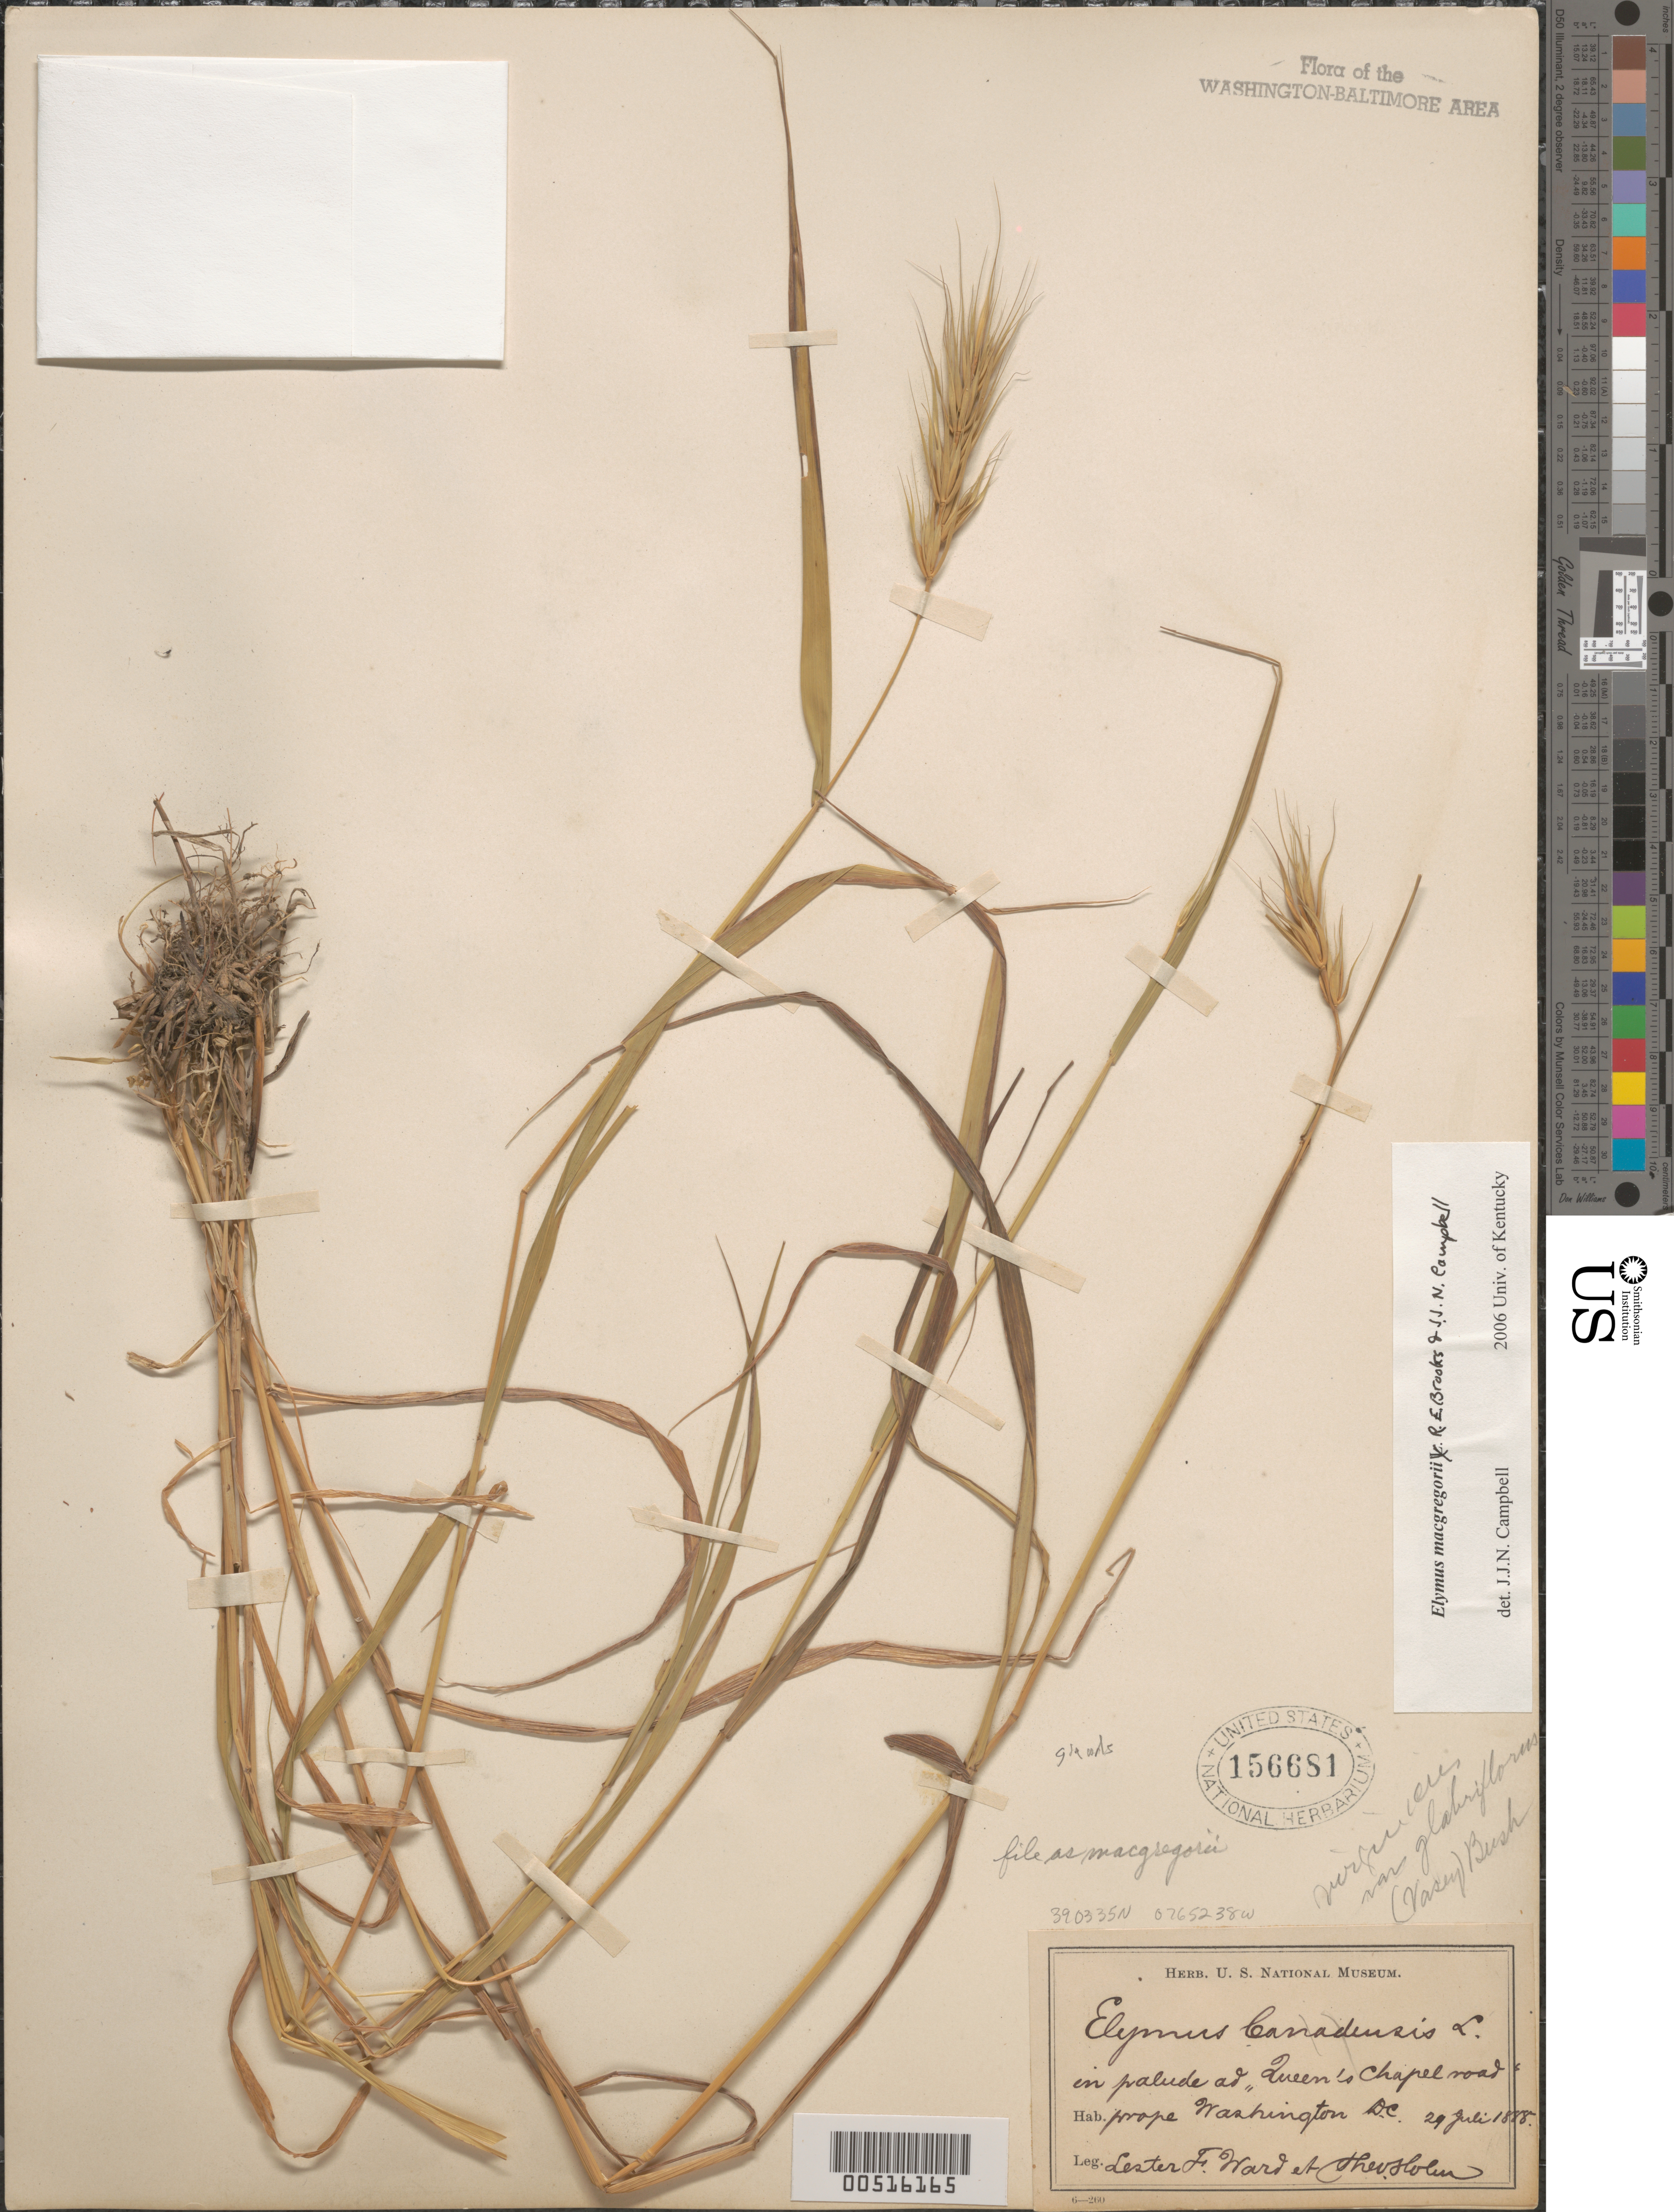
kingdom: Plantae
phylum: Tracheophyta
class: Liliopsida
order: Poales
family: Poaceae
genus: Elymus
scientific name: Elymus macgregorii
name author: R.E. Brooks & J.J.N. Campb.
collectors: L. F. Ward & T. Holm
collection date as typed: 29 Jul 1888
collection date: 1888-07-29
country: United States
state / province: Maryland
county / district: Prince George's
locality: Queens Chapel road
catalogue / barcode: US 156681